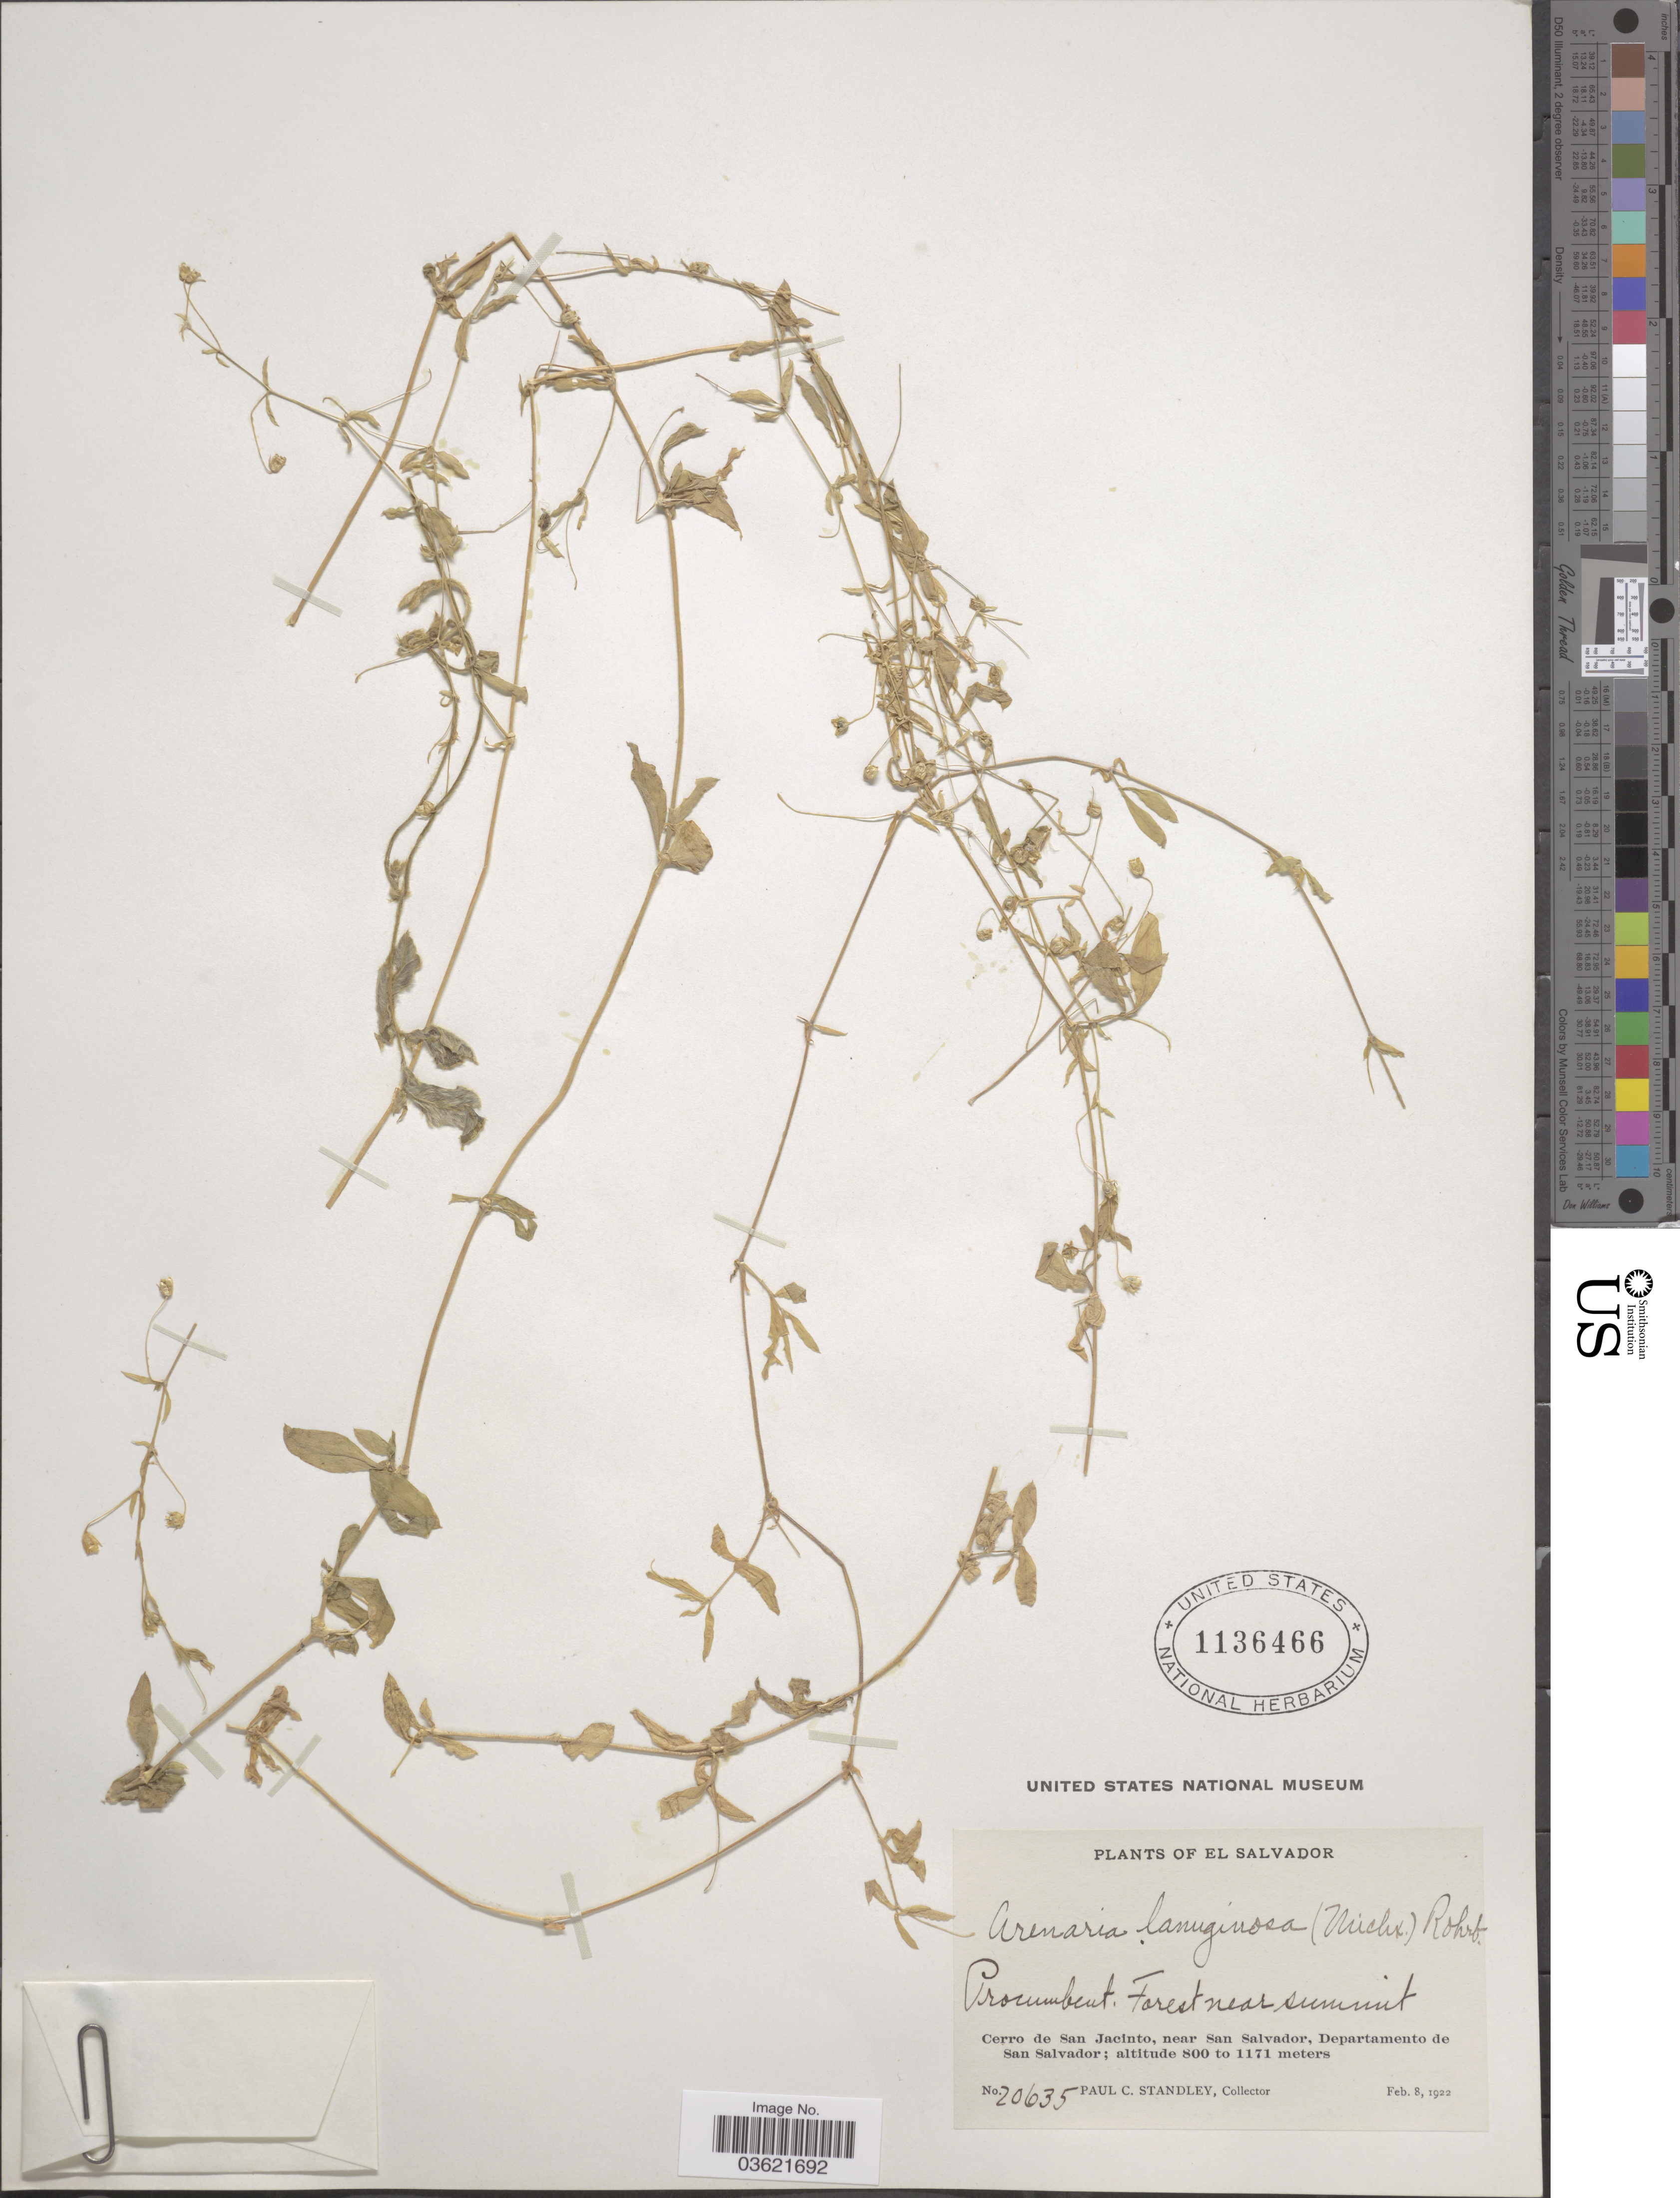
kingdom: Plantae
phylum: Tracheophyta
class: Magnoliopsida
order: Caryophyllales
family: Caryophyllaceae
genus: Arenaria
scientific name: Arenaria lanuginosa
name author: (Michx.) Rohrb.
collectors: P. C. Standley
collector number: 20635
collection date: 1922-02-08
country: El Salvador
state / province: San Salvador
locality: Cerro de San Jacinto, near San Salvador, Departamento de San Salvador.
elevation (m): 800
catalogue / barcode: US 1136466